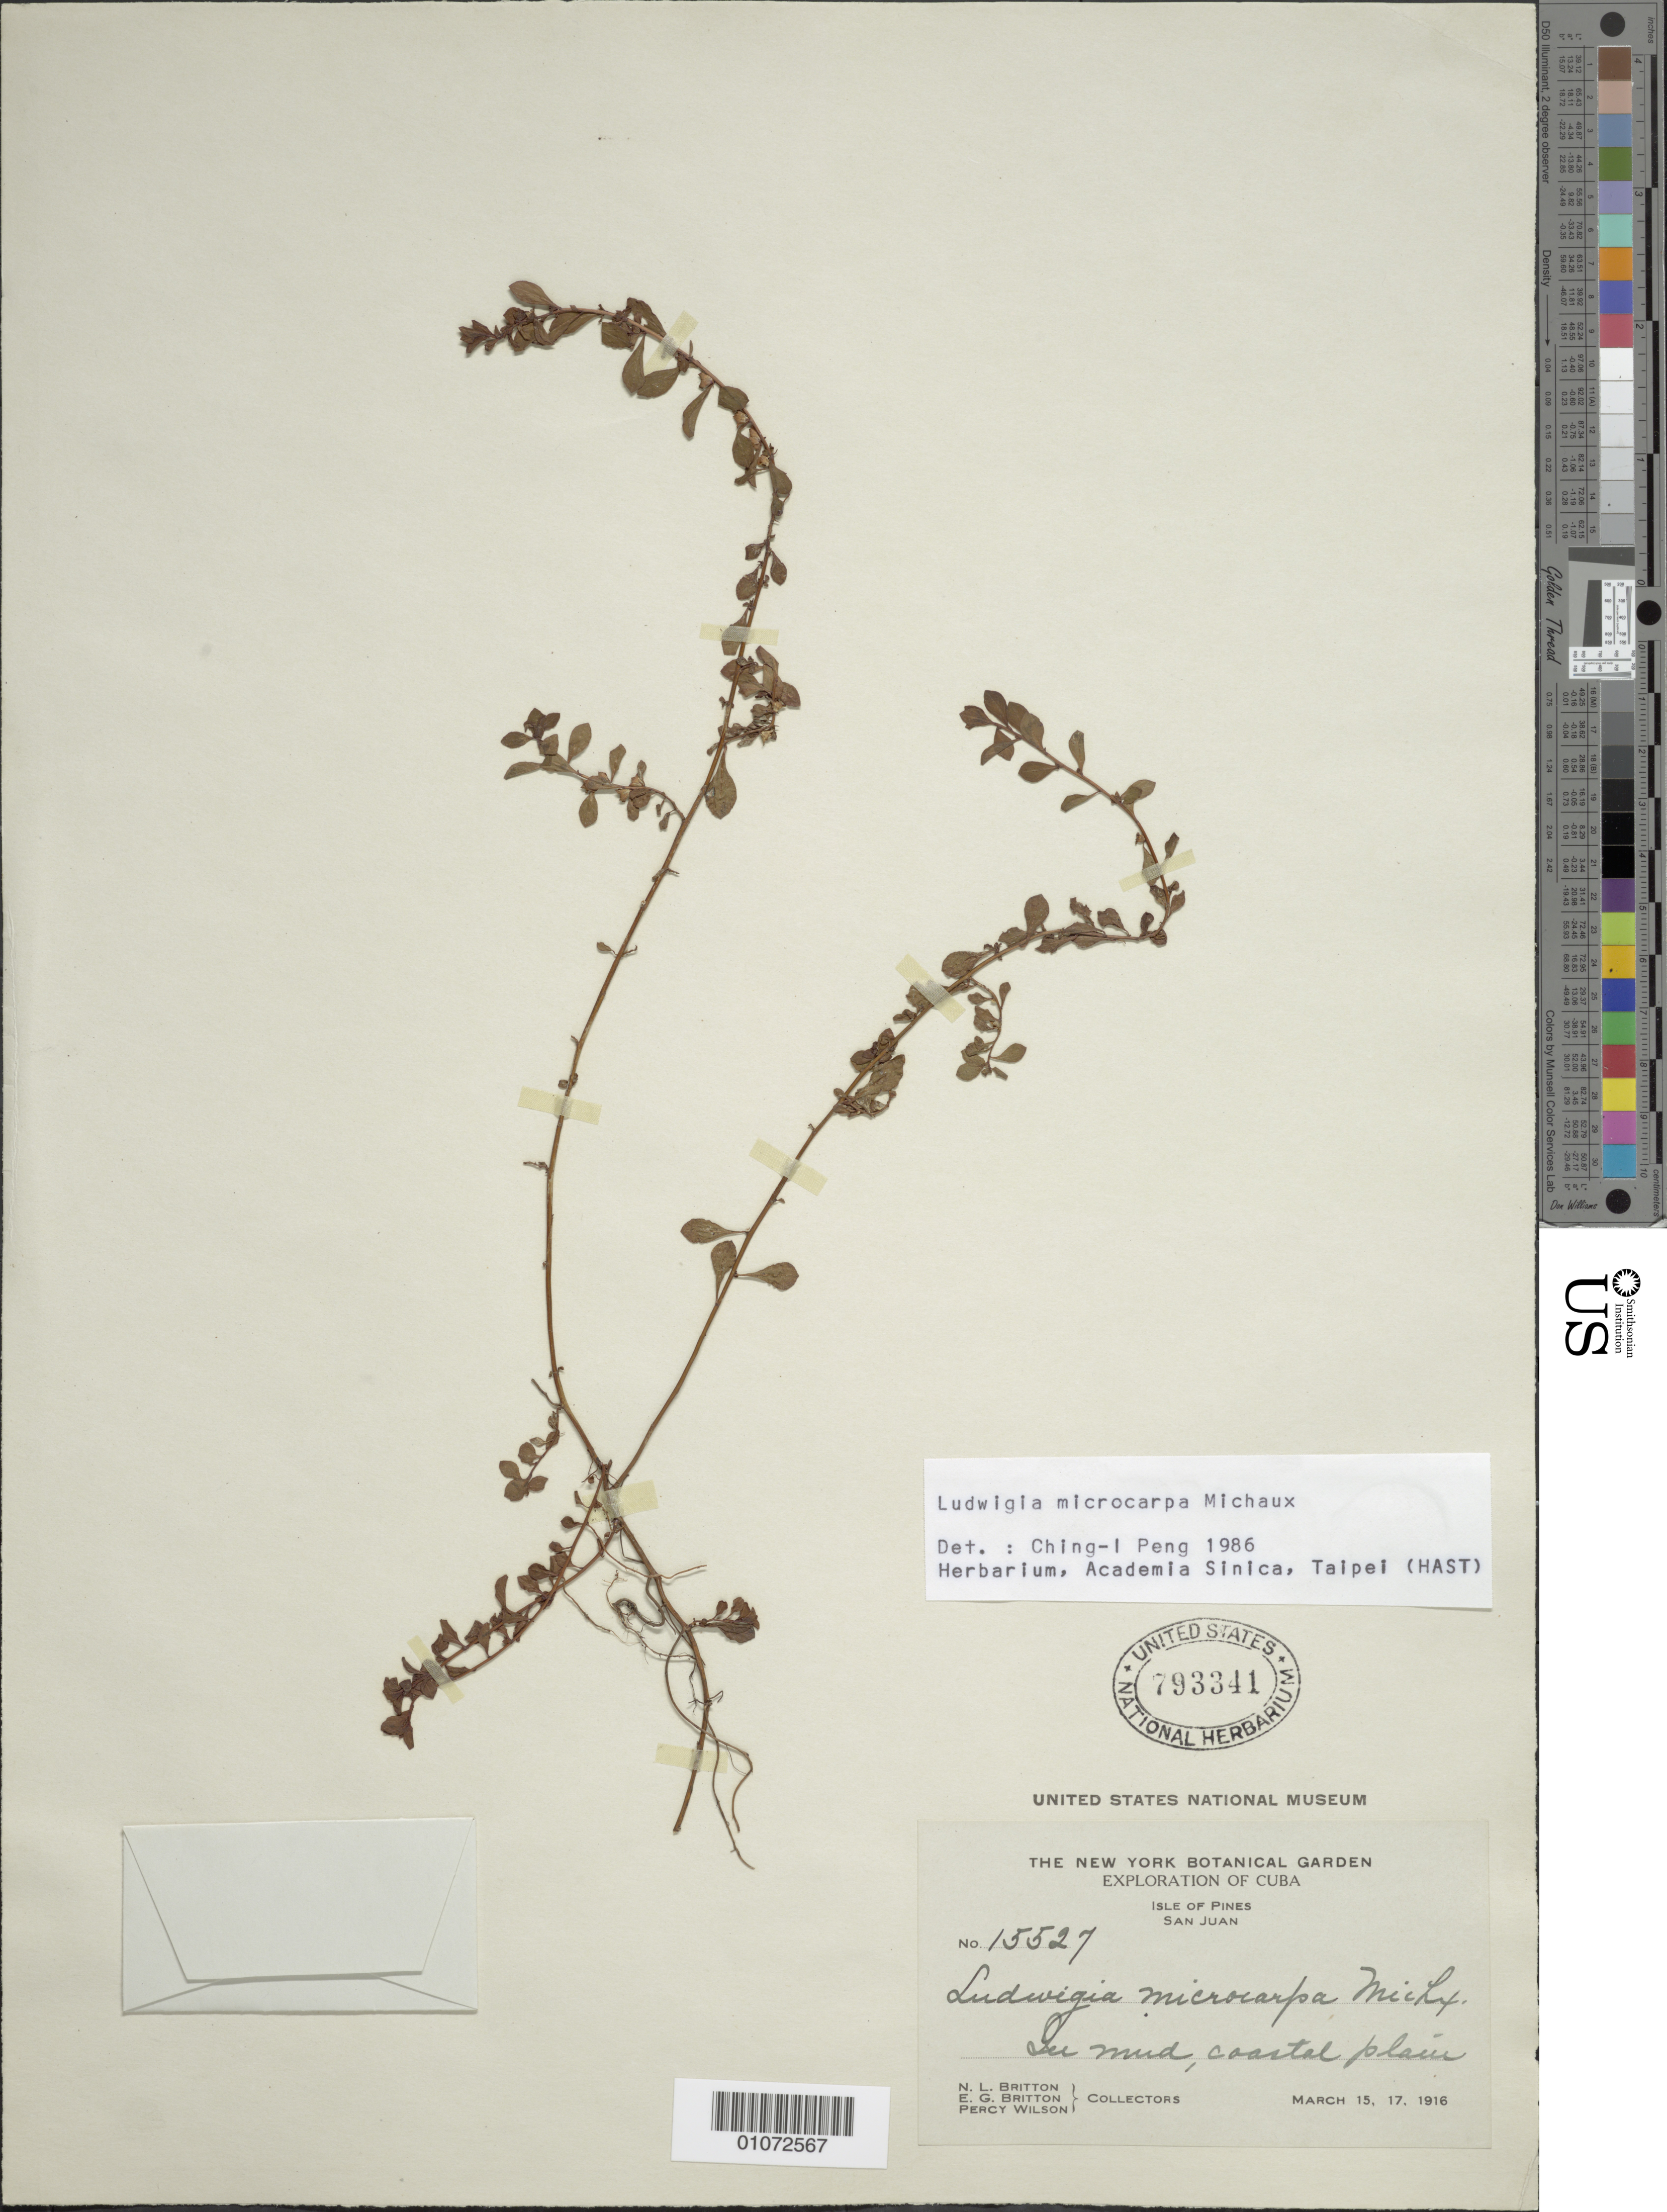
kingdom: Plantae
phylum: Tracheophyta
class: Magnoliopsida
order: Myrtales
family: Onagraceae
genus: Ludwigia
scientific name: Ludwigia microcarpa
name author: Michx.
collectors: N. Britton, E. G. Britton & P. Wilson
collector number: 15527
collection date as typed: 15 Mar 1916 and 17 Mar 1916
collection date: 1916-03-15,1916-03-17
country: Cuba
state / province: Isla de La Juventud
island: Isla de la Juventud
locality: San Juan, in mud, coastal plain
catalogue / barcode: US 793341